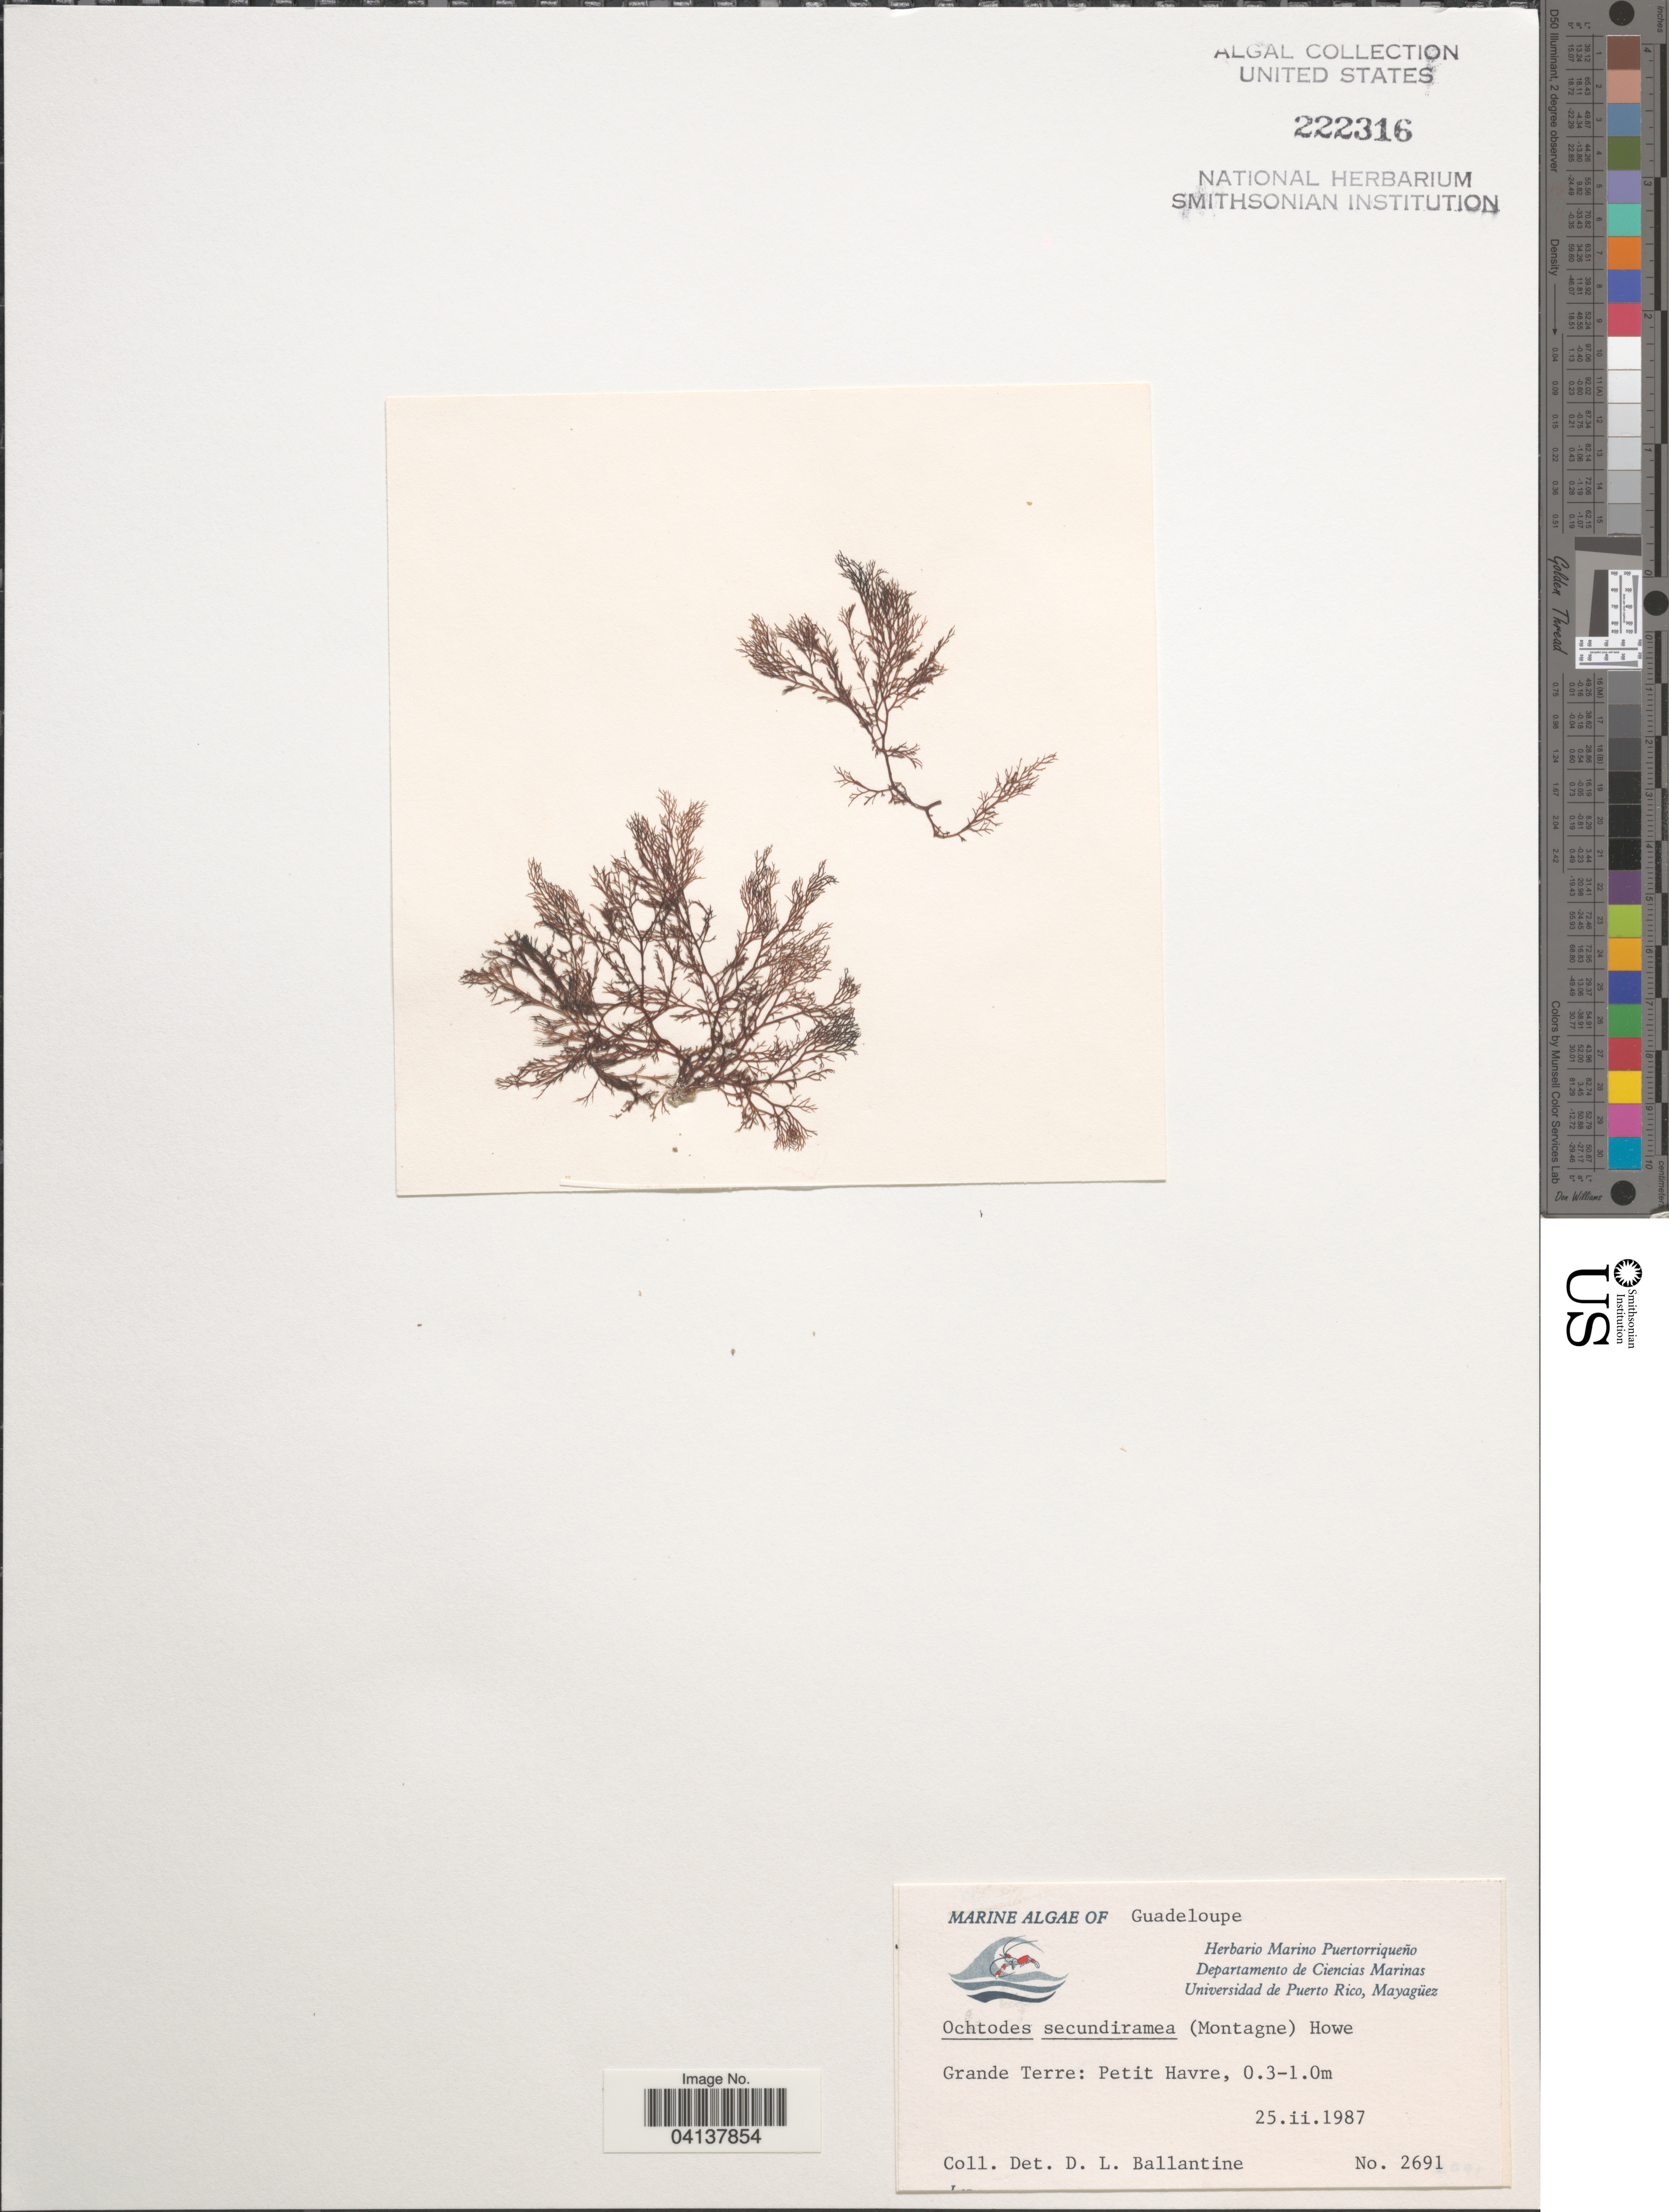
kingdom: Plantae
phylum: Rhodophyta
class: Florideophyceae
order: Gigartinales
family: Rhizophyllidaceae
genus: Ochtodes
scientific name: Ochtodes secundiramea, ined.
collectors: D.L. Ballantine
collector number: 2691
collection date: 1987-02-25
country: Guadeloupe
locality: Grande Terre: Petit Havre.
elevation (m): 0.3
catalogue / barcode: US 222316